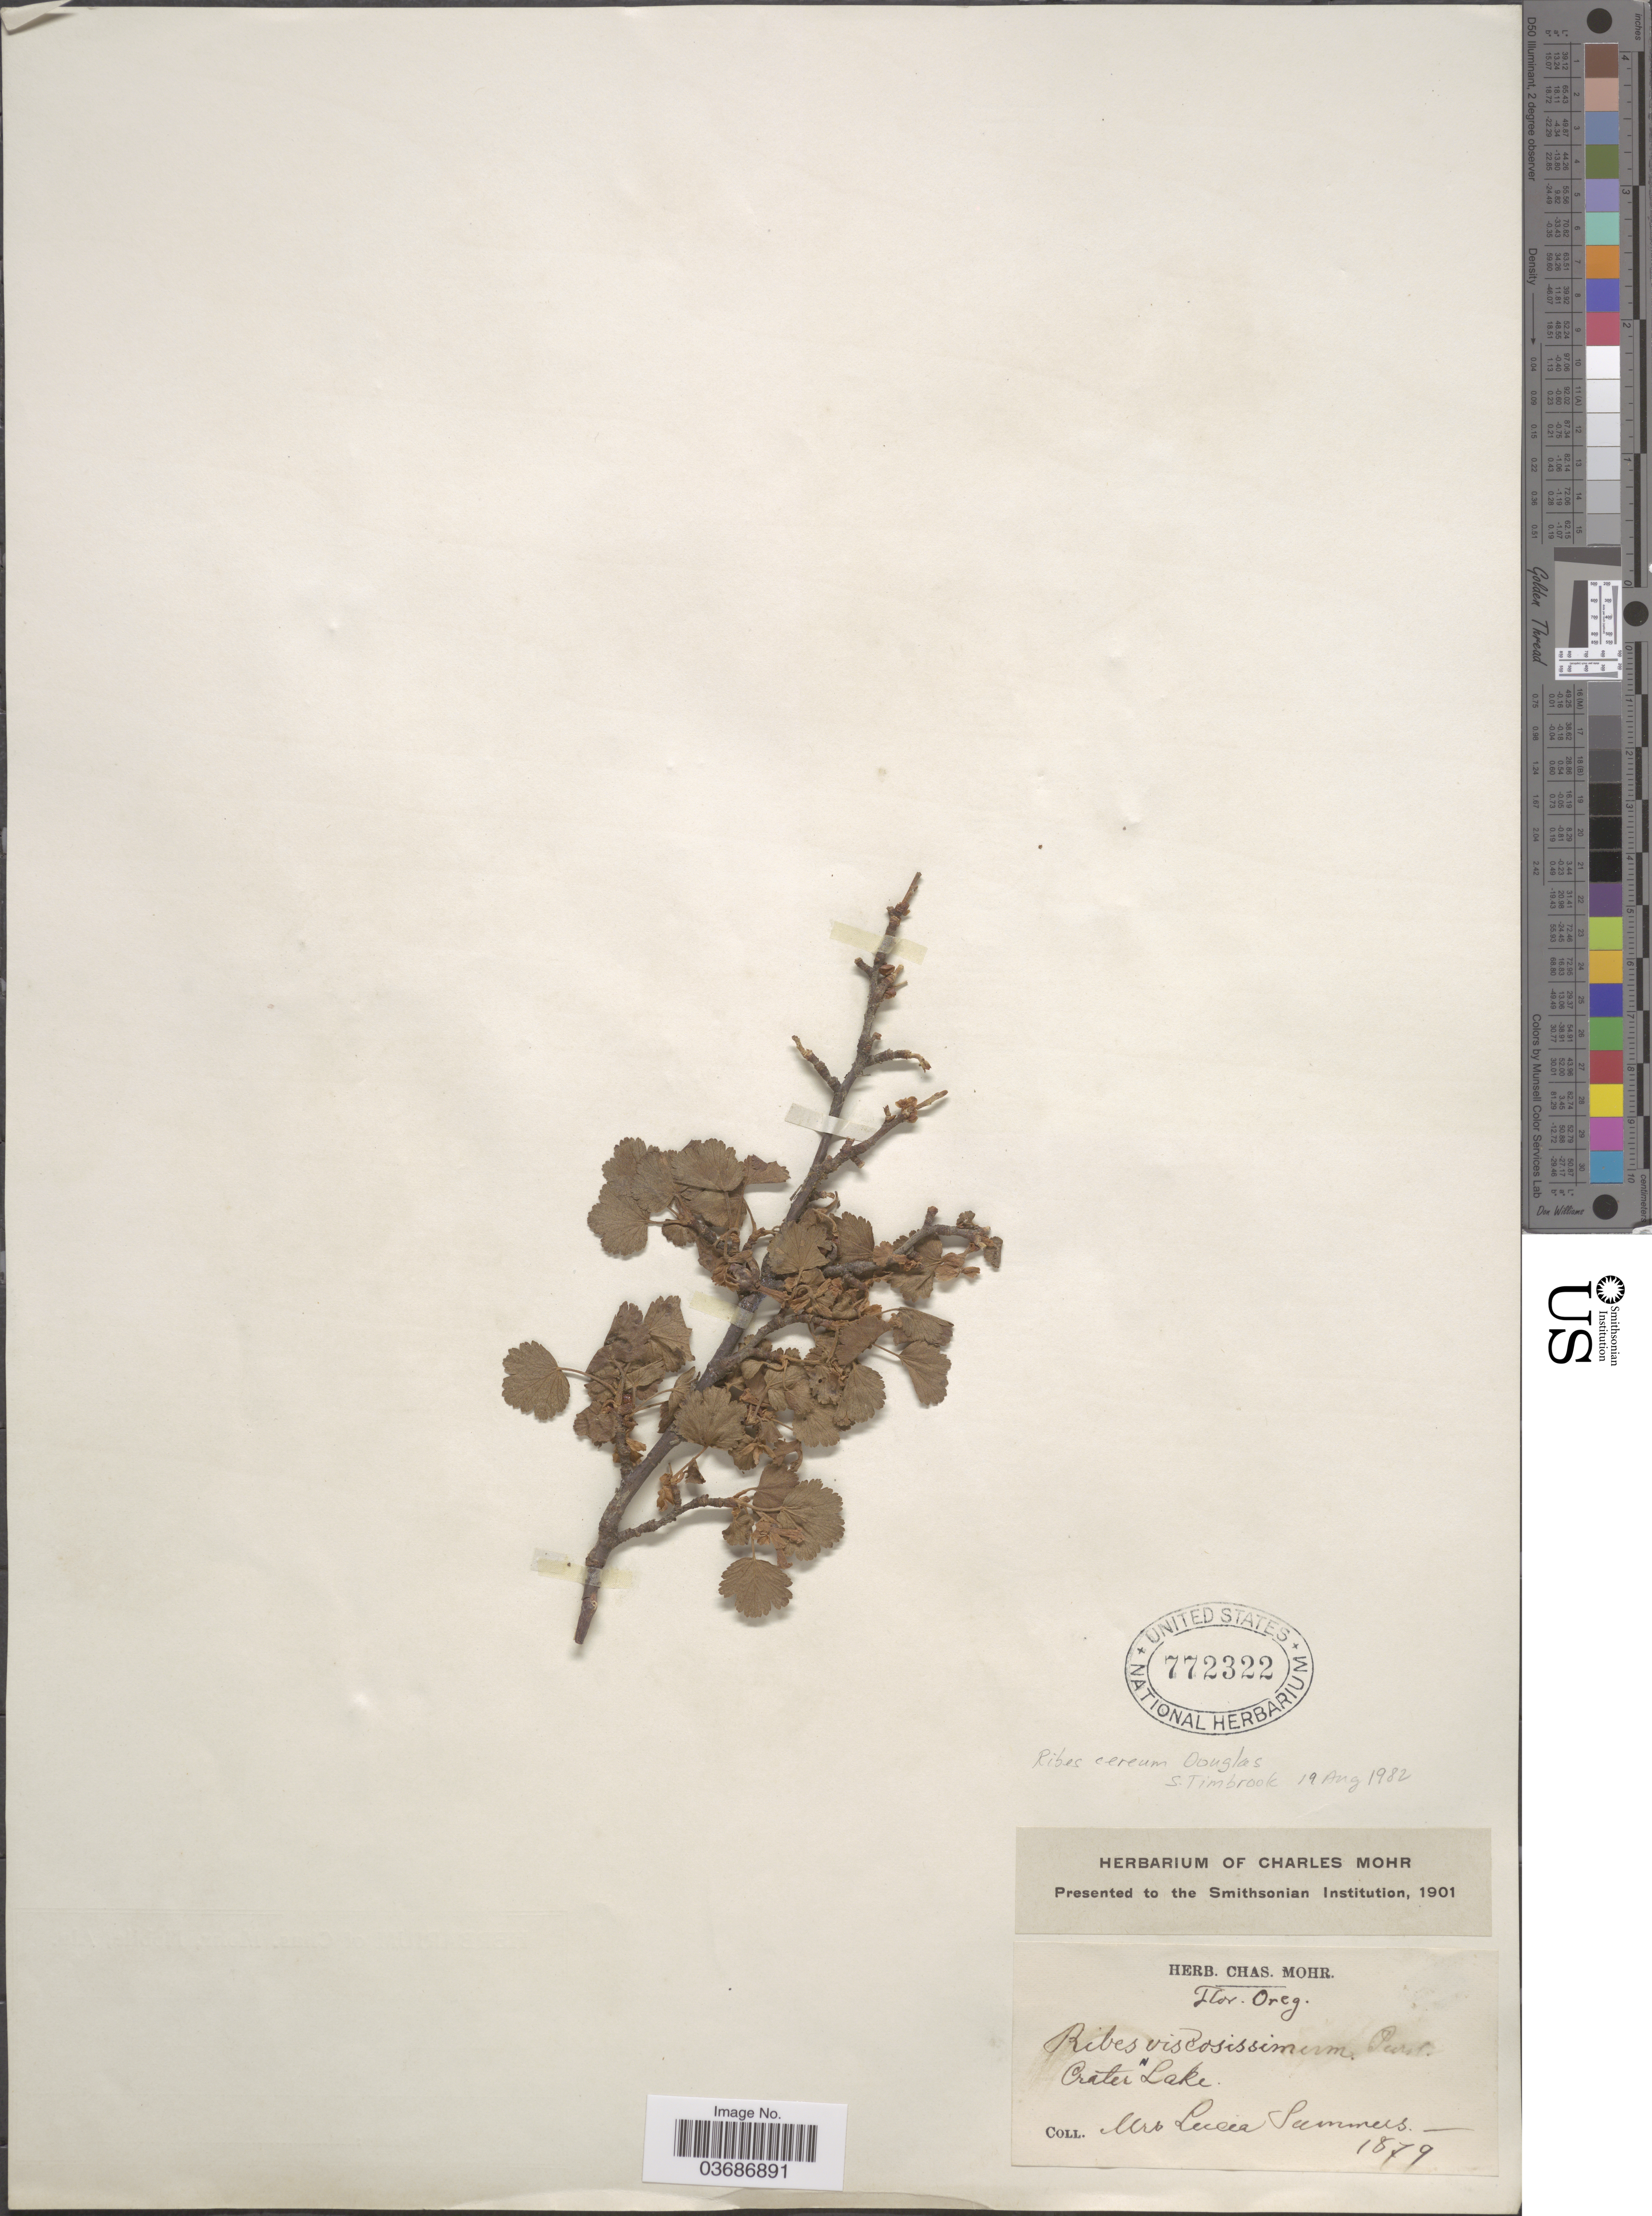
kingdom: Plantae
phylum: Tracheophyta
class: Magnoliopsida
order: Saxifragales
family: Grossulariaceae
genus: Ribes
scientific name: Ribes cereum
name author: Douglas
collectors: L. Summers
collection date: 1879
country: United States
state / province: Oregon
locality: Crater Lake.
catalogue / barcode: US 772322